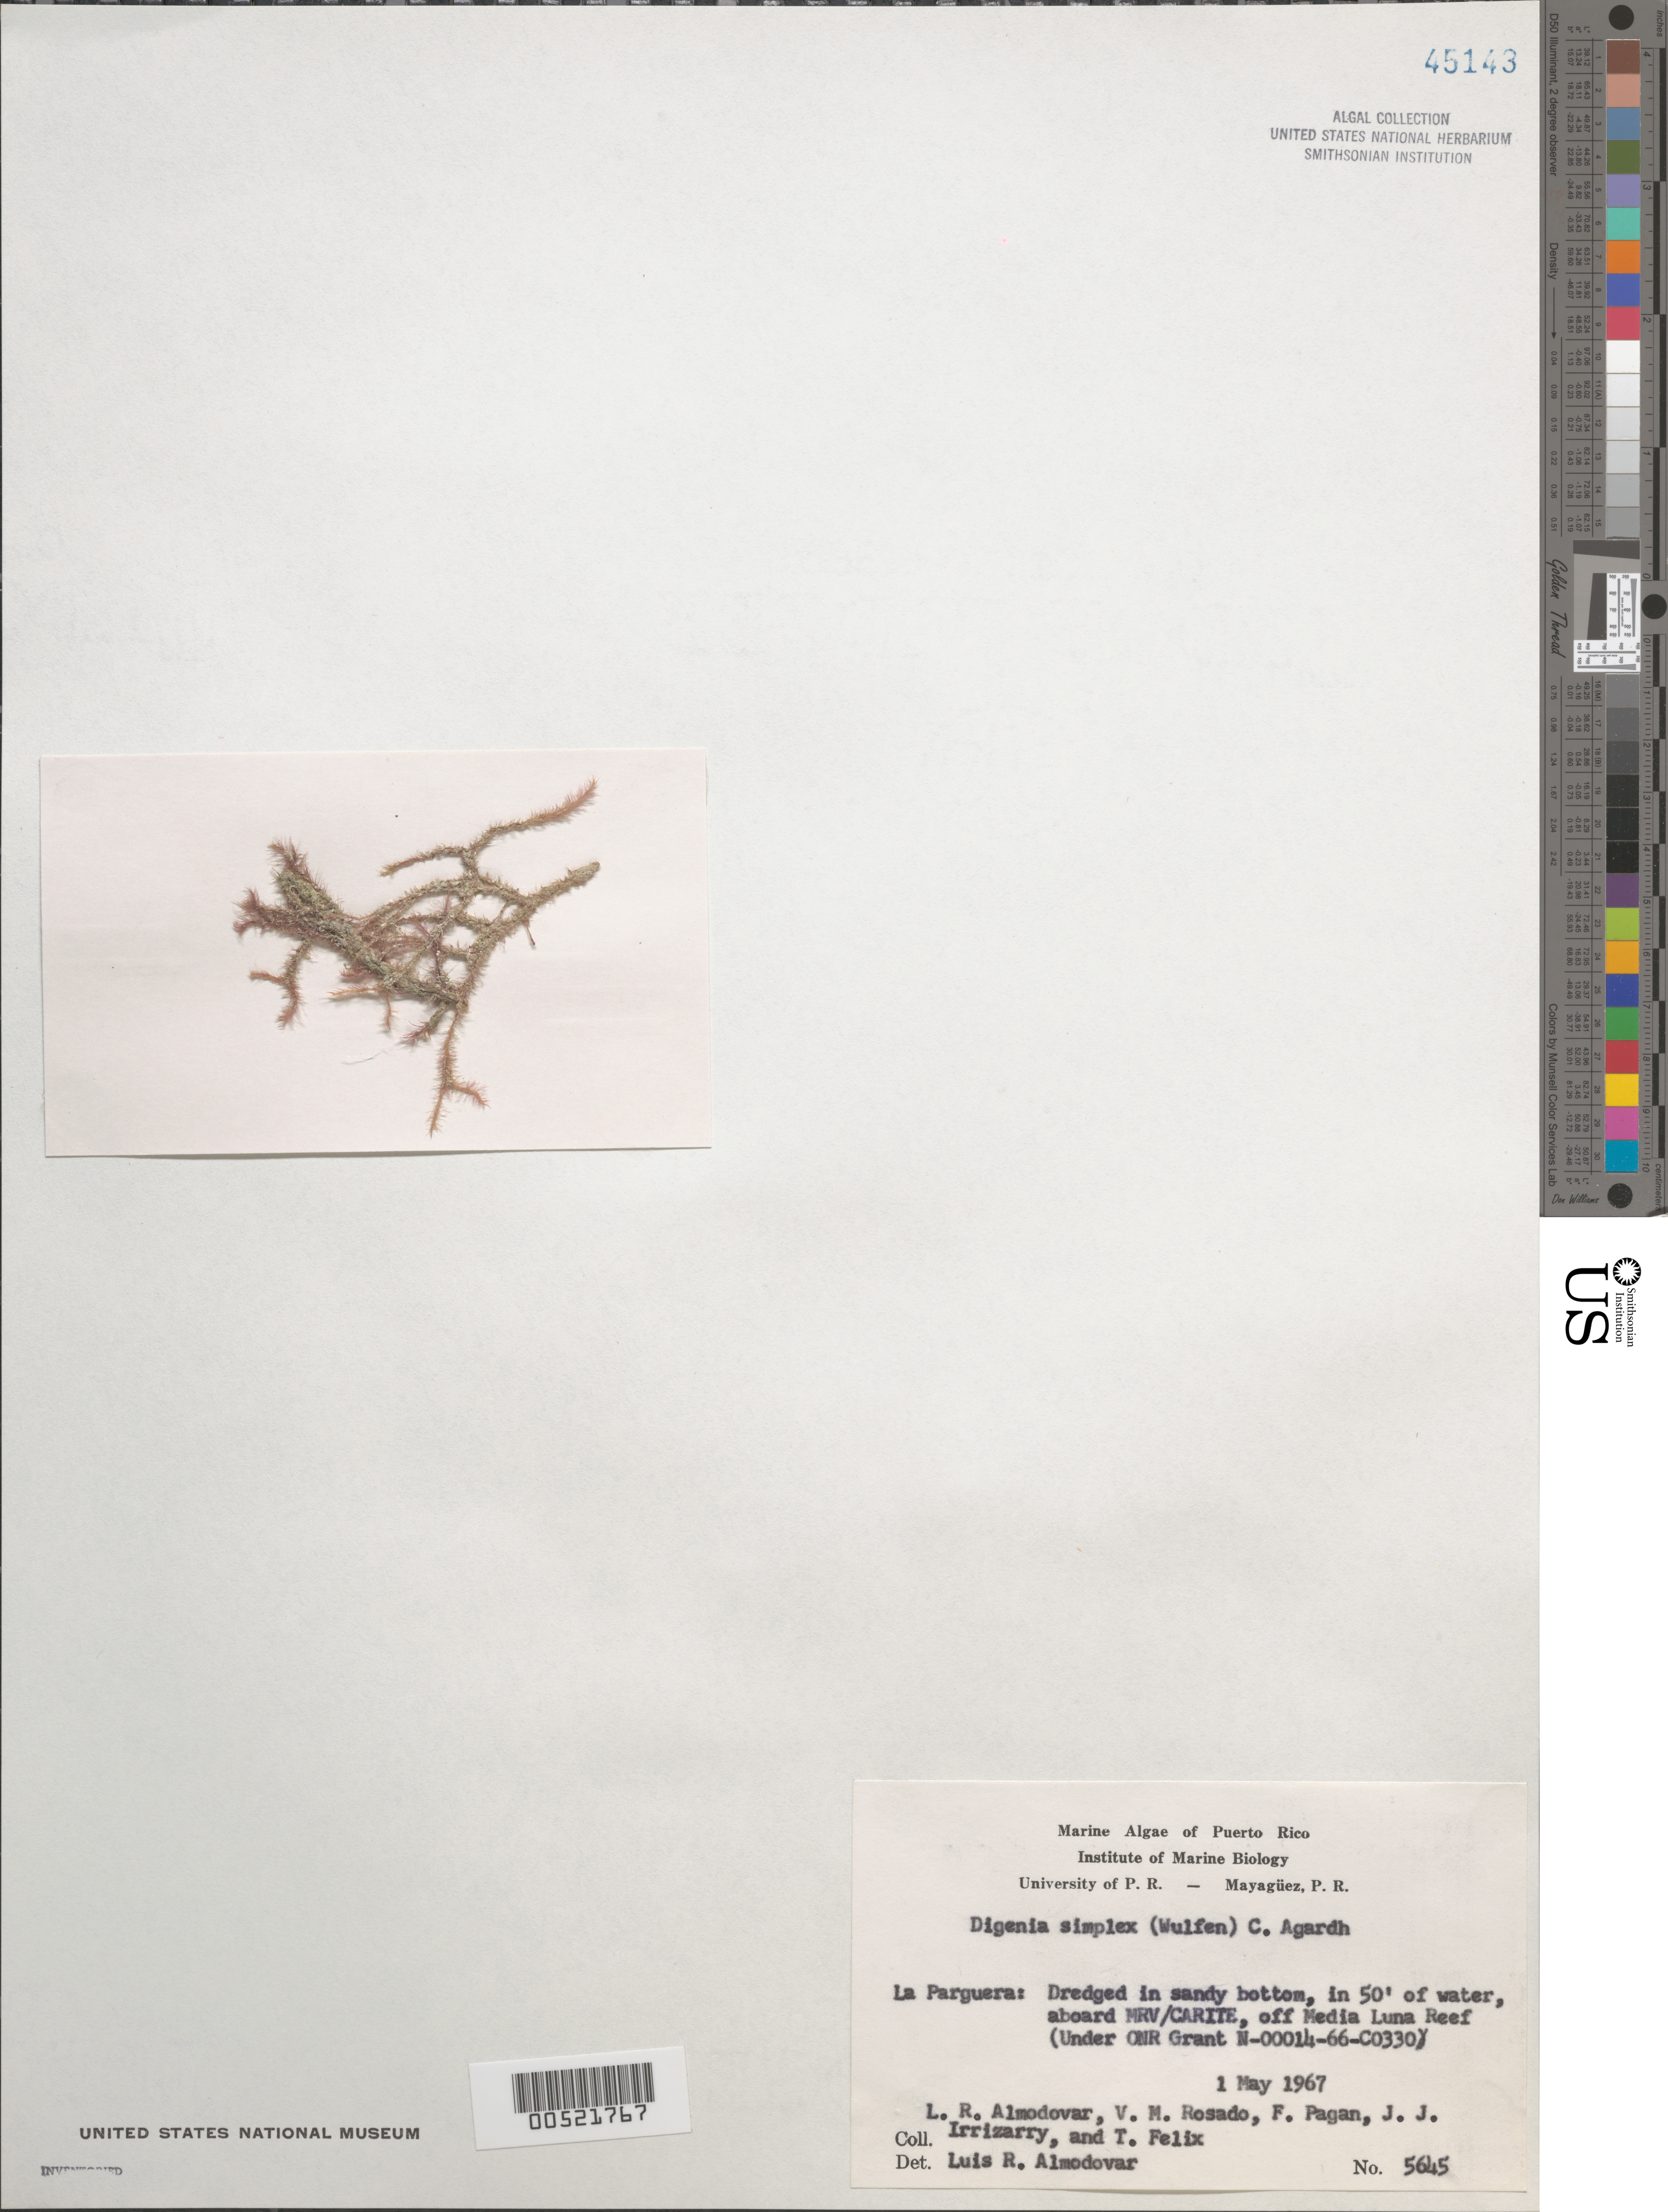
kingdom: Plantae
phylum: Rhodophyta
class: Florideophyceae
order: Ceramiales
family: Rhodomelaceae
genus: Digenea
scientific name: Digenea simplex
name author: (Wulfen) C. Agardh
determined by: Almodovar, L. R.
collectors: L. Almodovar, V. Rosado, F. Pagan, J. Irizarry & T. Felix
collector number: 5645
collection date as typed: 01 May 1967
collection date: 1967-05-01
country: Puerto Rico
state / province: Lajas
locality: La Parguera, off Media Luna Reef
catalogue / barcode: US 45143